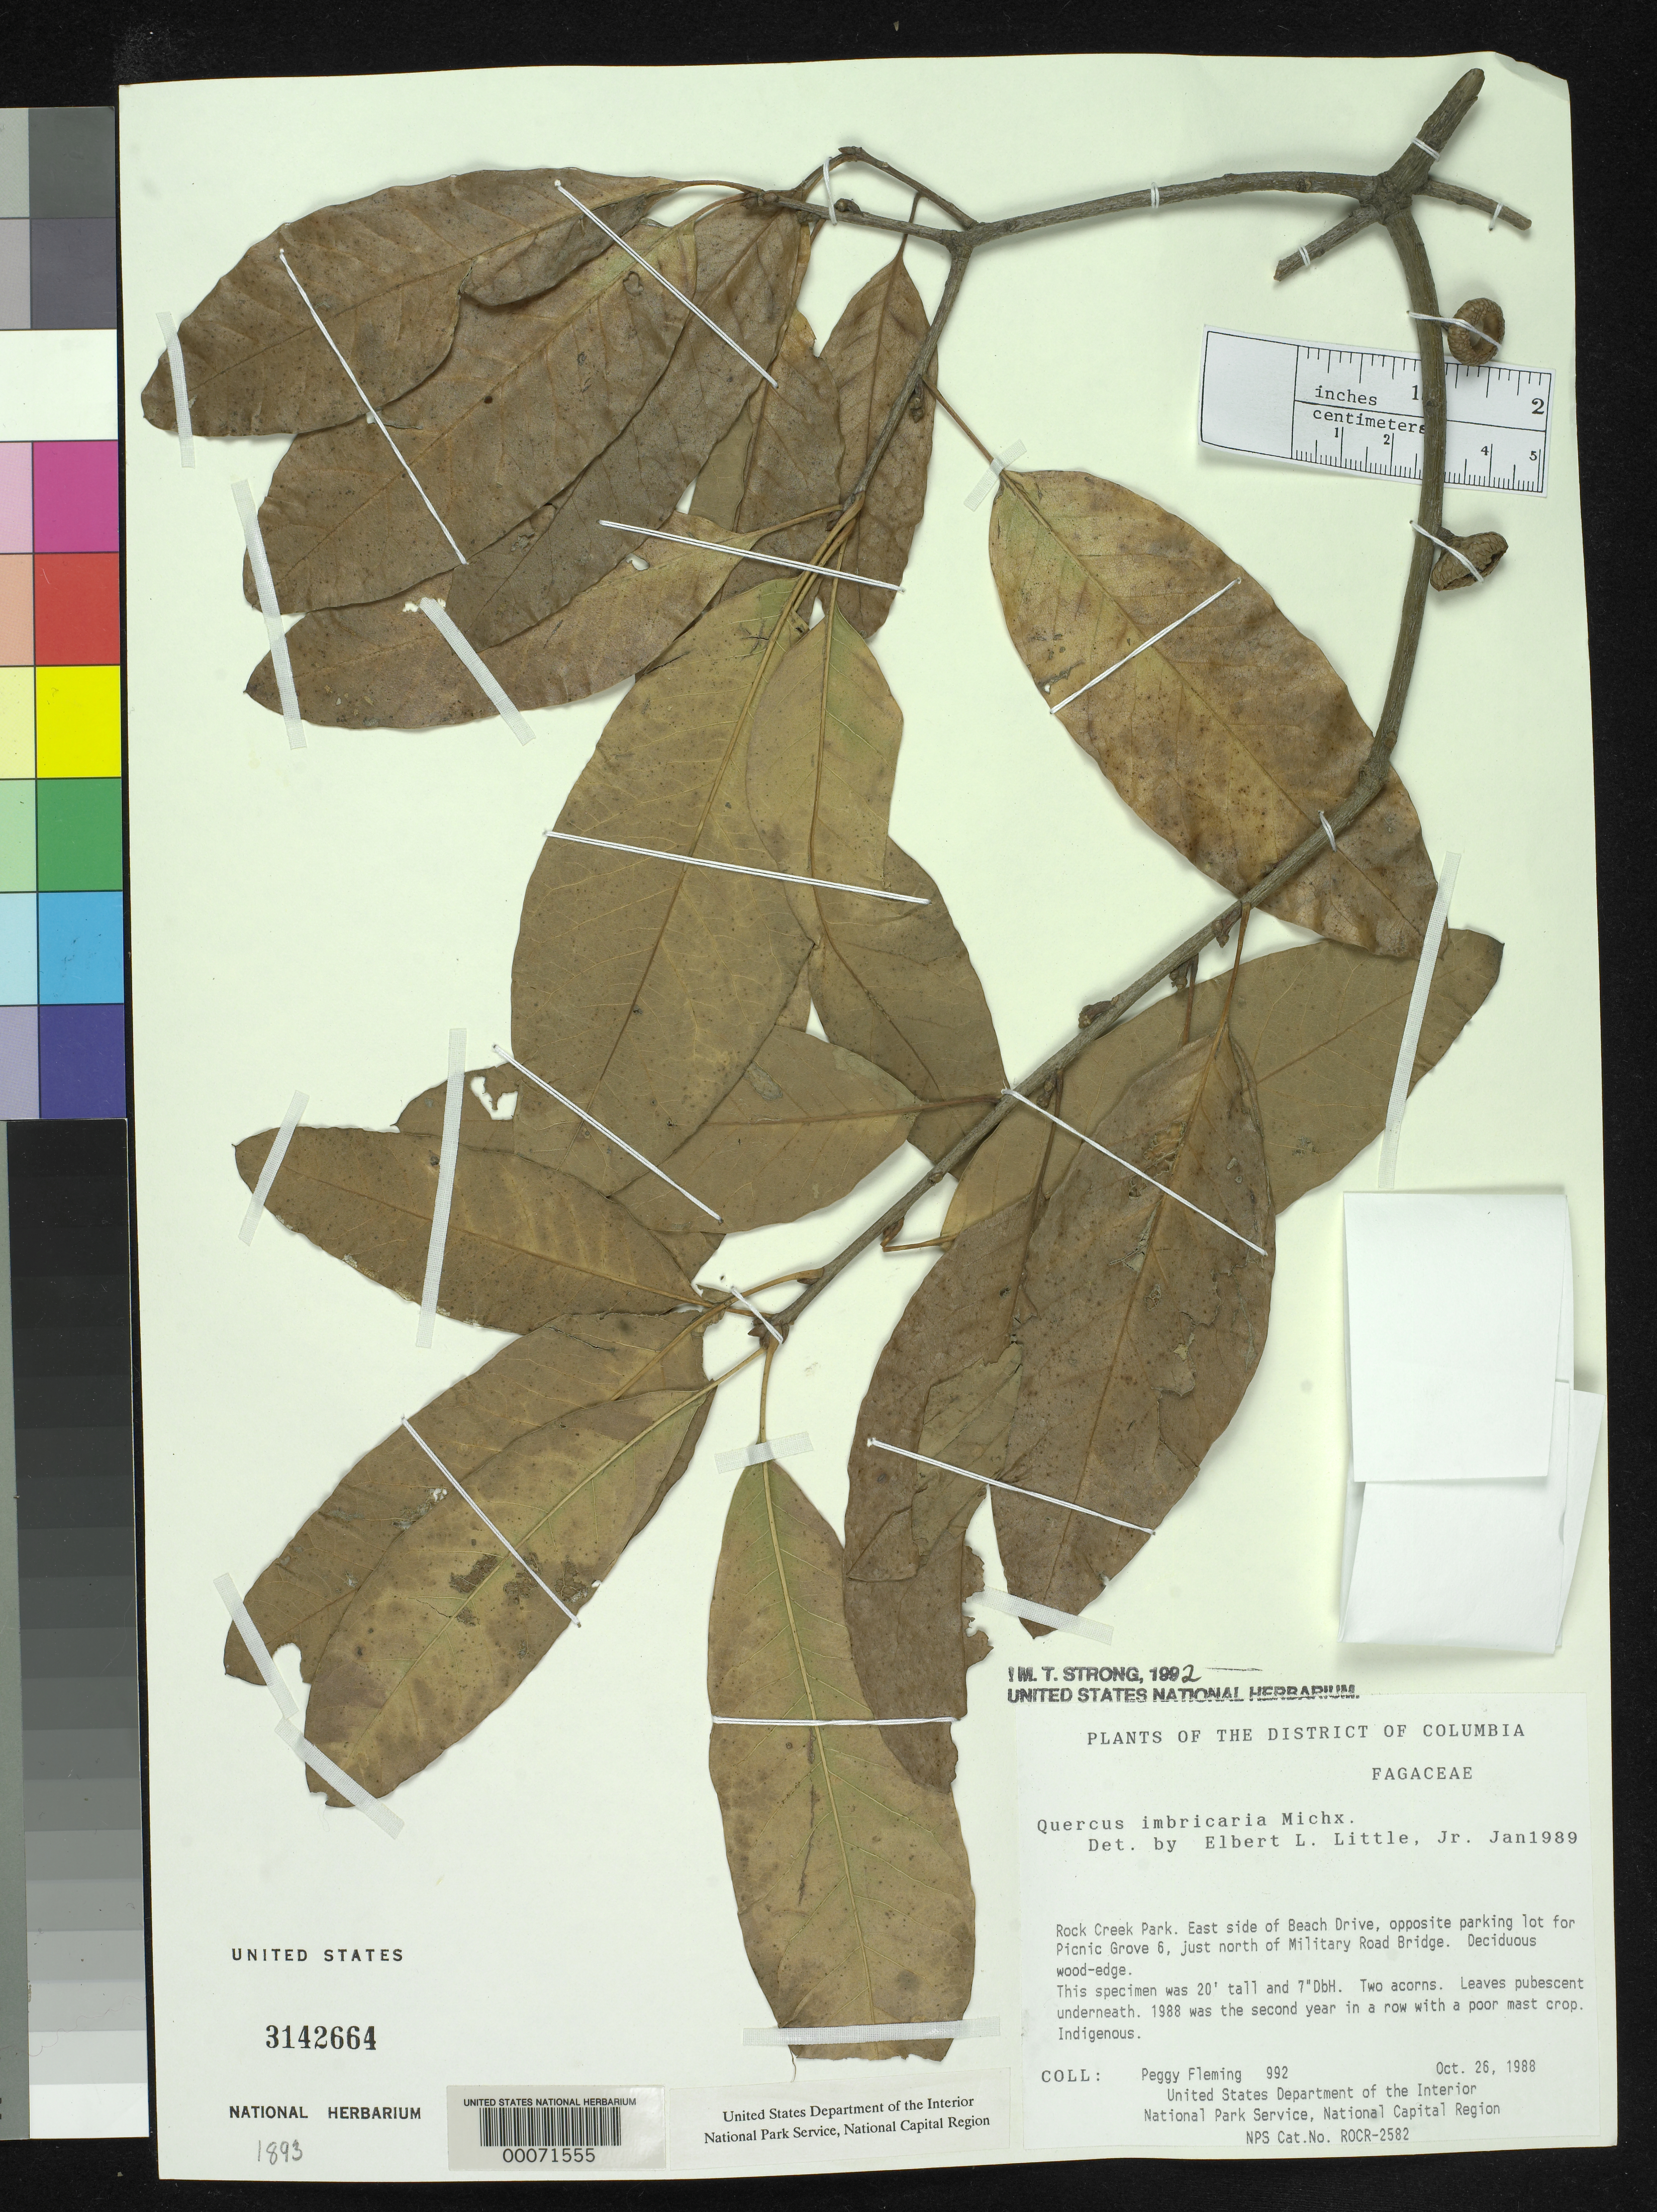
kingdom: Plantae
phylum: Tracheophyta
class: Magnoliopsida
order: Fagales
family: Fagaceae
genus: Quercus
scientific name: Quercus imbricaria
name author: Michx.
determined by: Little, Elbert L., Jr., (FSSR), United States Department of Agriculture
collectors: P. Fleming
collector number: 992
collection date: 1988-10-26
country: United States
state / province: District of Columbia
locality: Rock Creek Park. East side of Beach Drive, opposite parking lot for Picnic Grove 6, just north of Military Road Bridge.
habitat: Deciduous wood-edge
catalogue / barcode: US 3142664